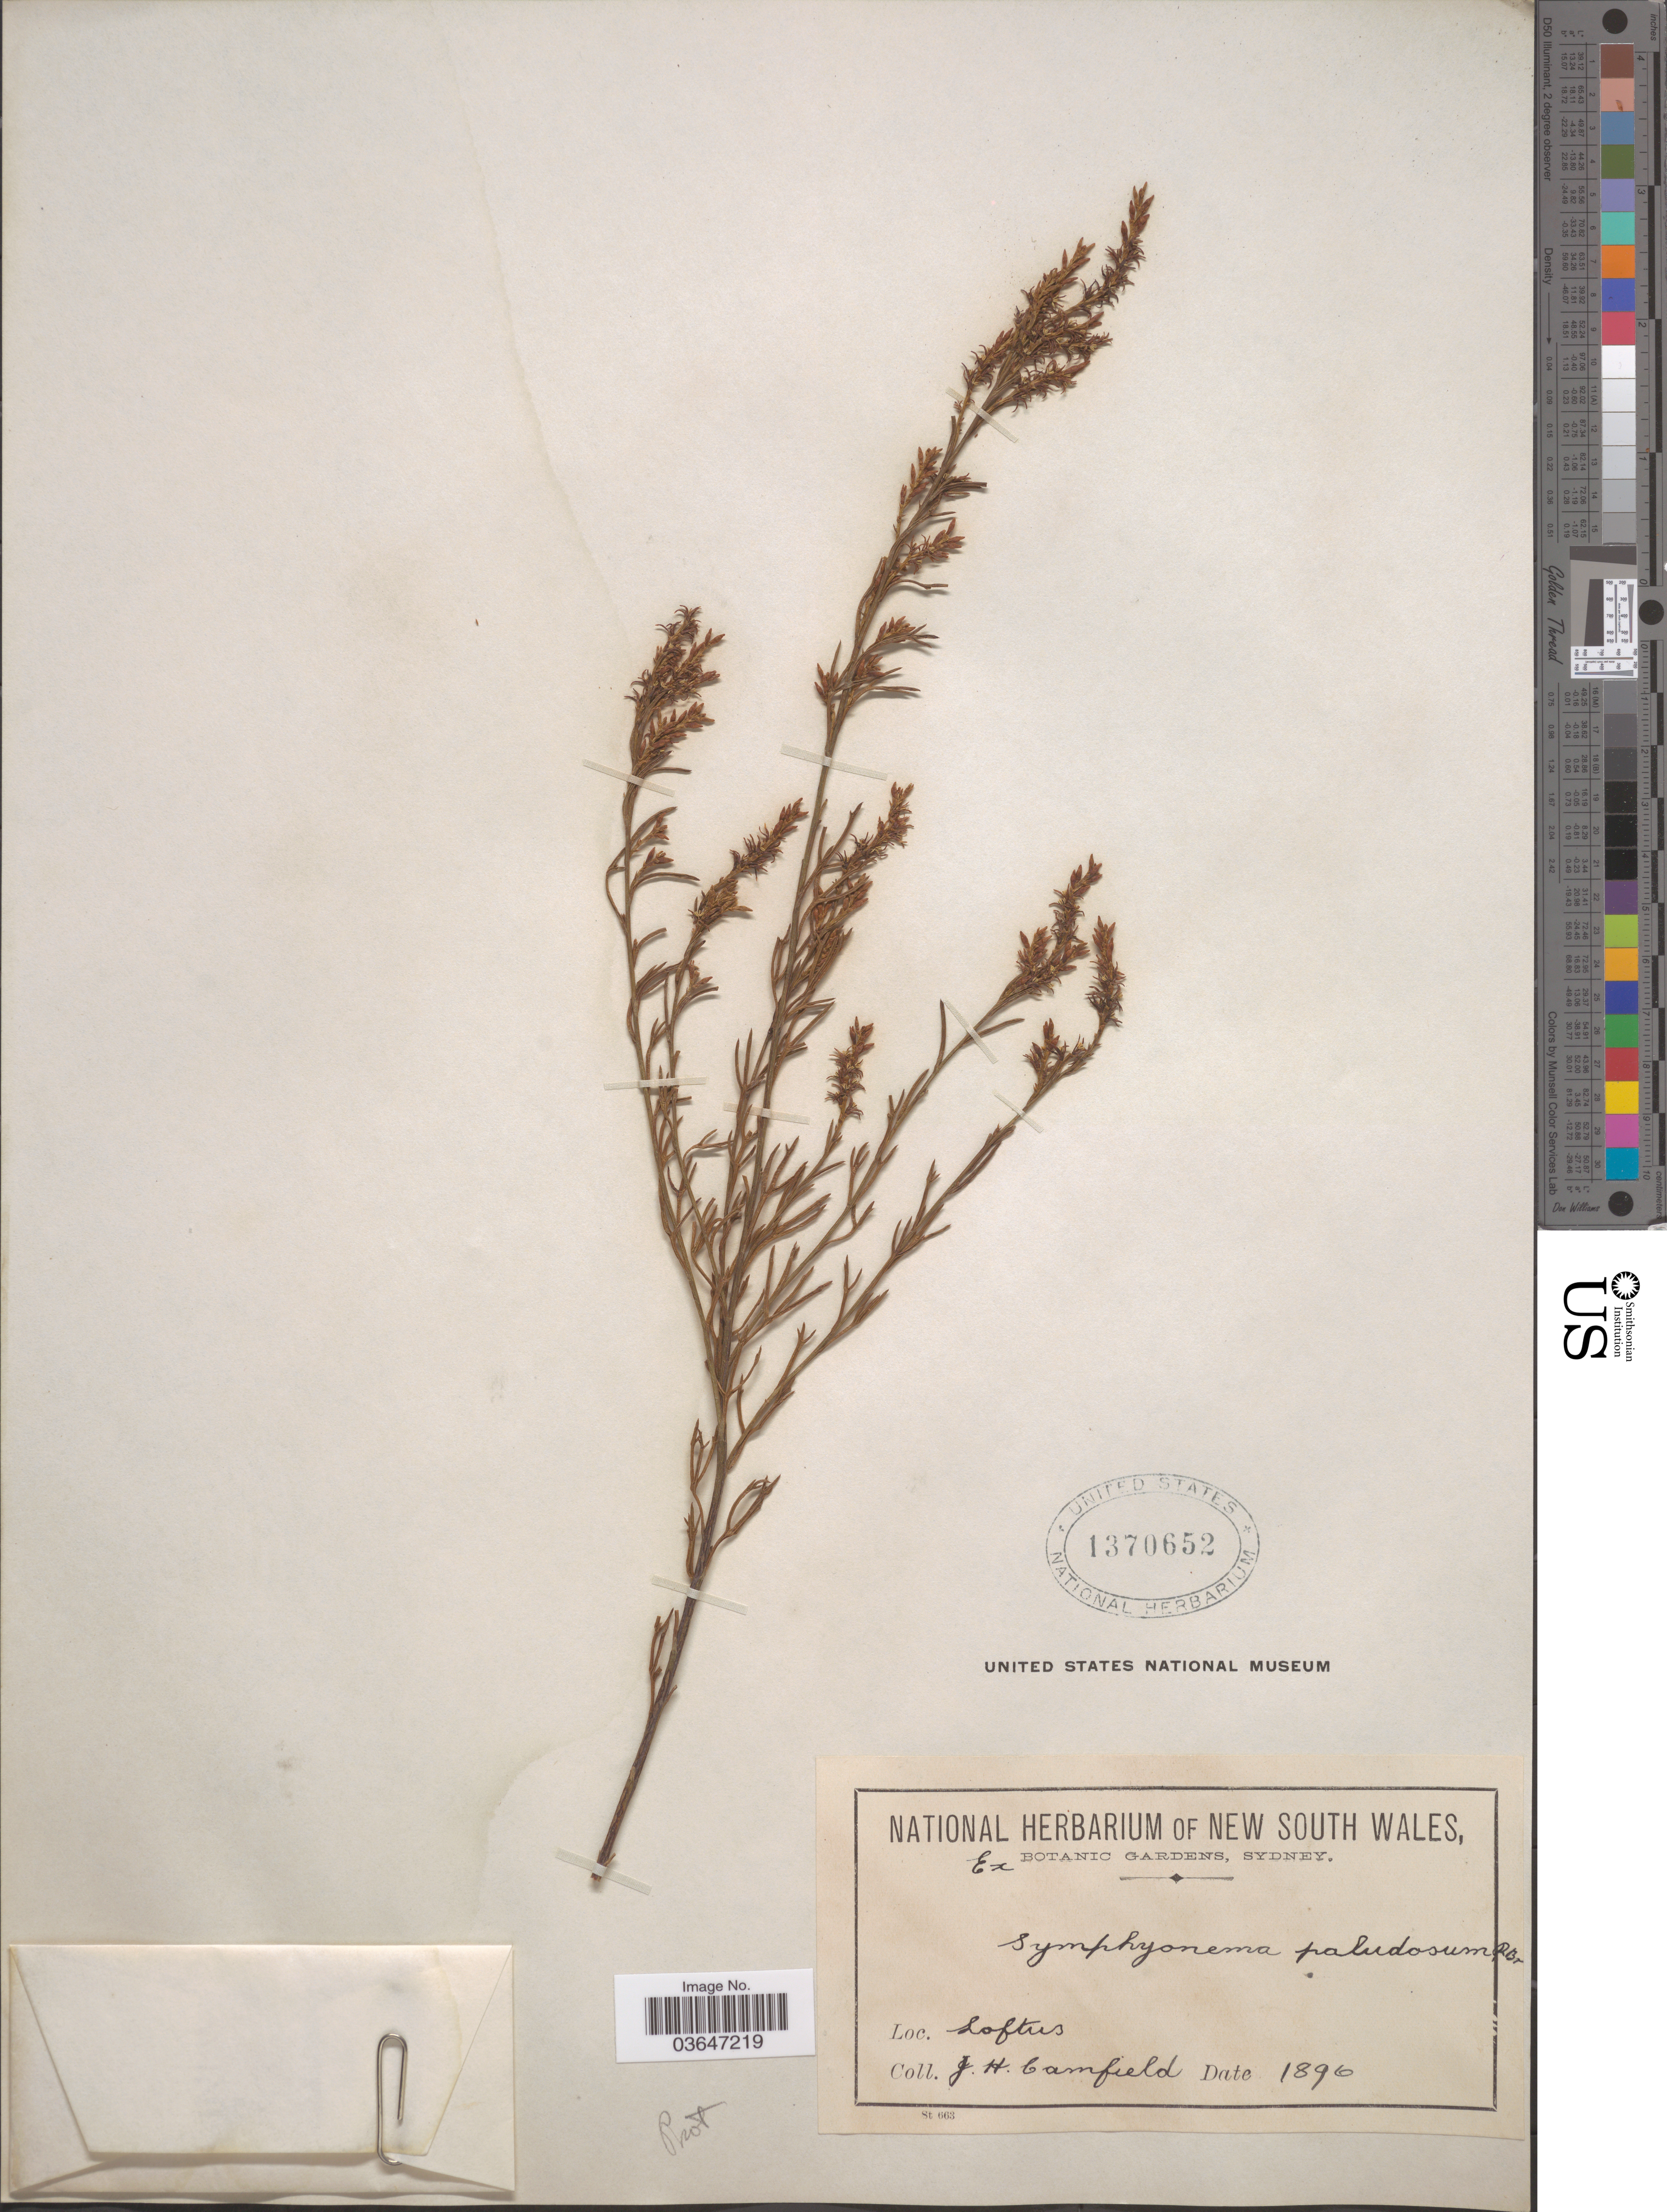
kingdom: Plantae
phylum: Tracheophyta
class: Magnoliopsida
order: Proteales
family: Proteaceae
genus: Symphyonema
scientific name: Symphyonema paludosum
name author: R. Br.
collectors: J. Camfield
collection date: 1896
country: Australia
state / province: New South Wales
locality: Loftus.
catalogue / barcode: US 1370652